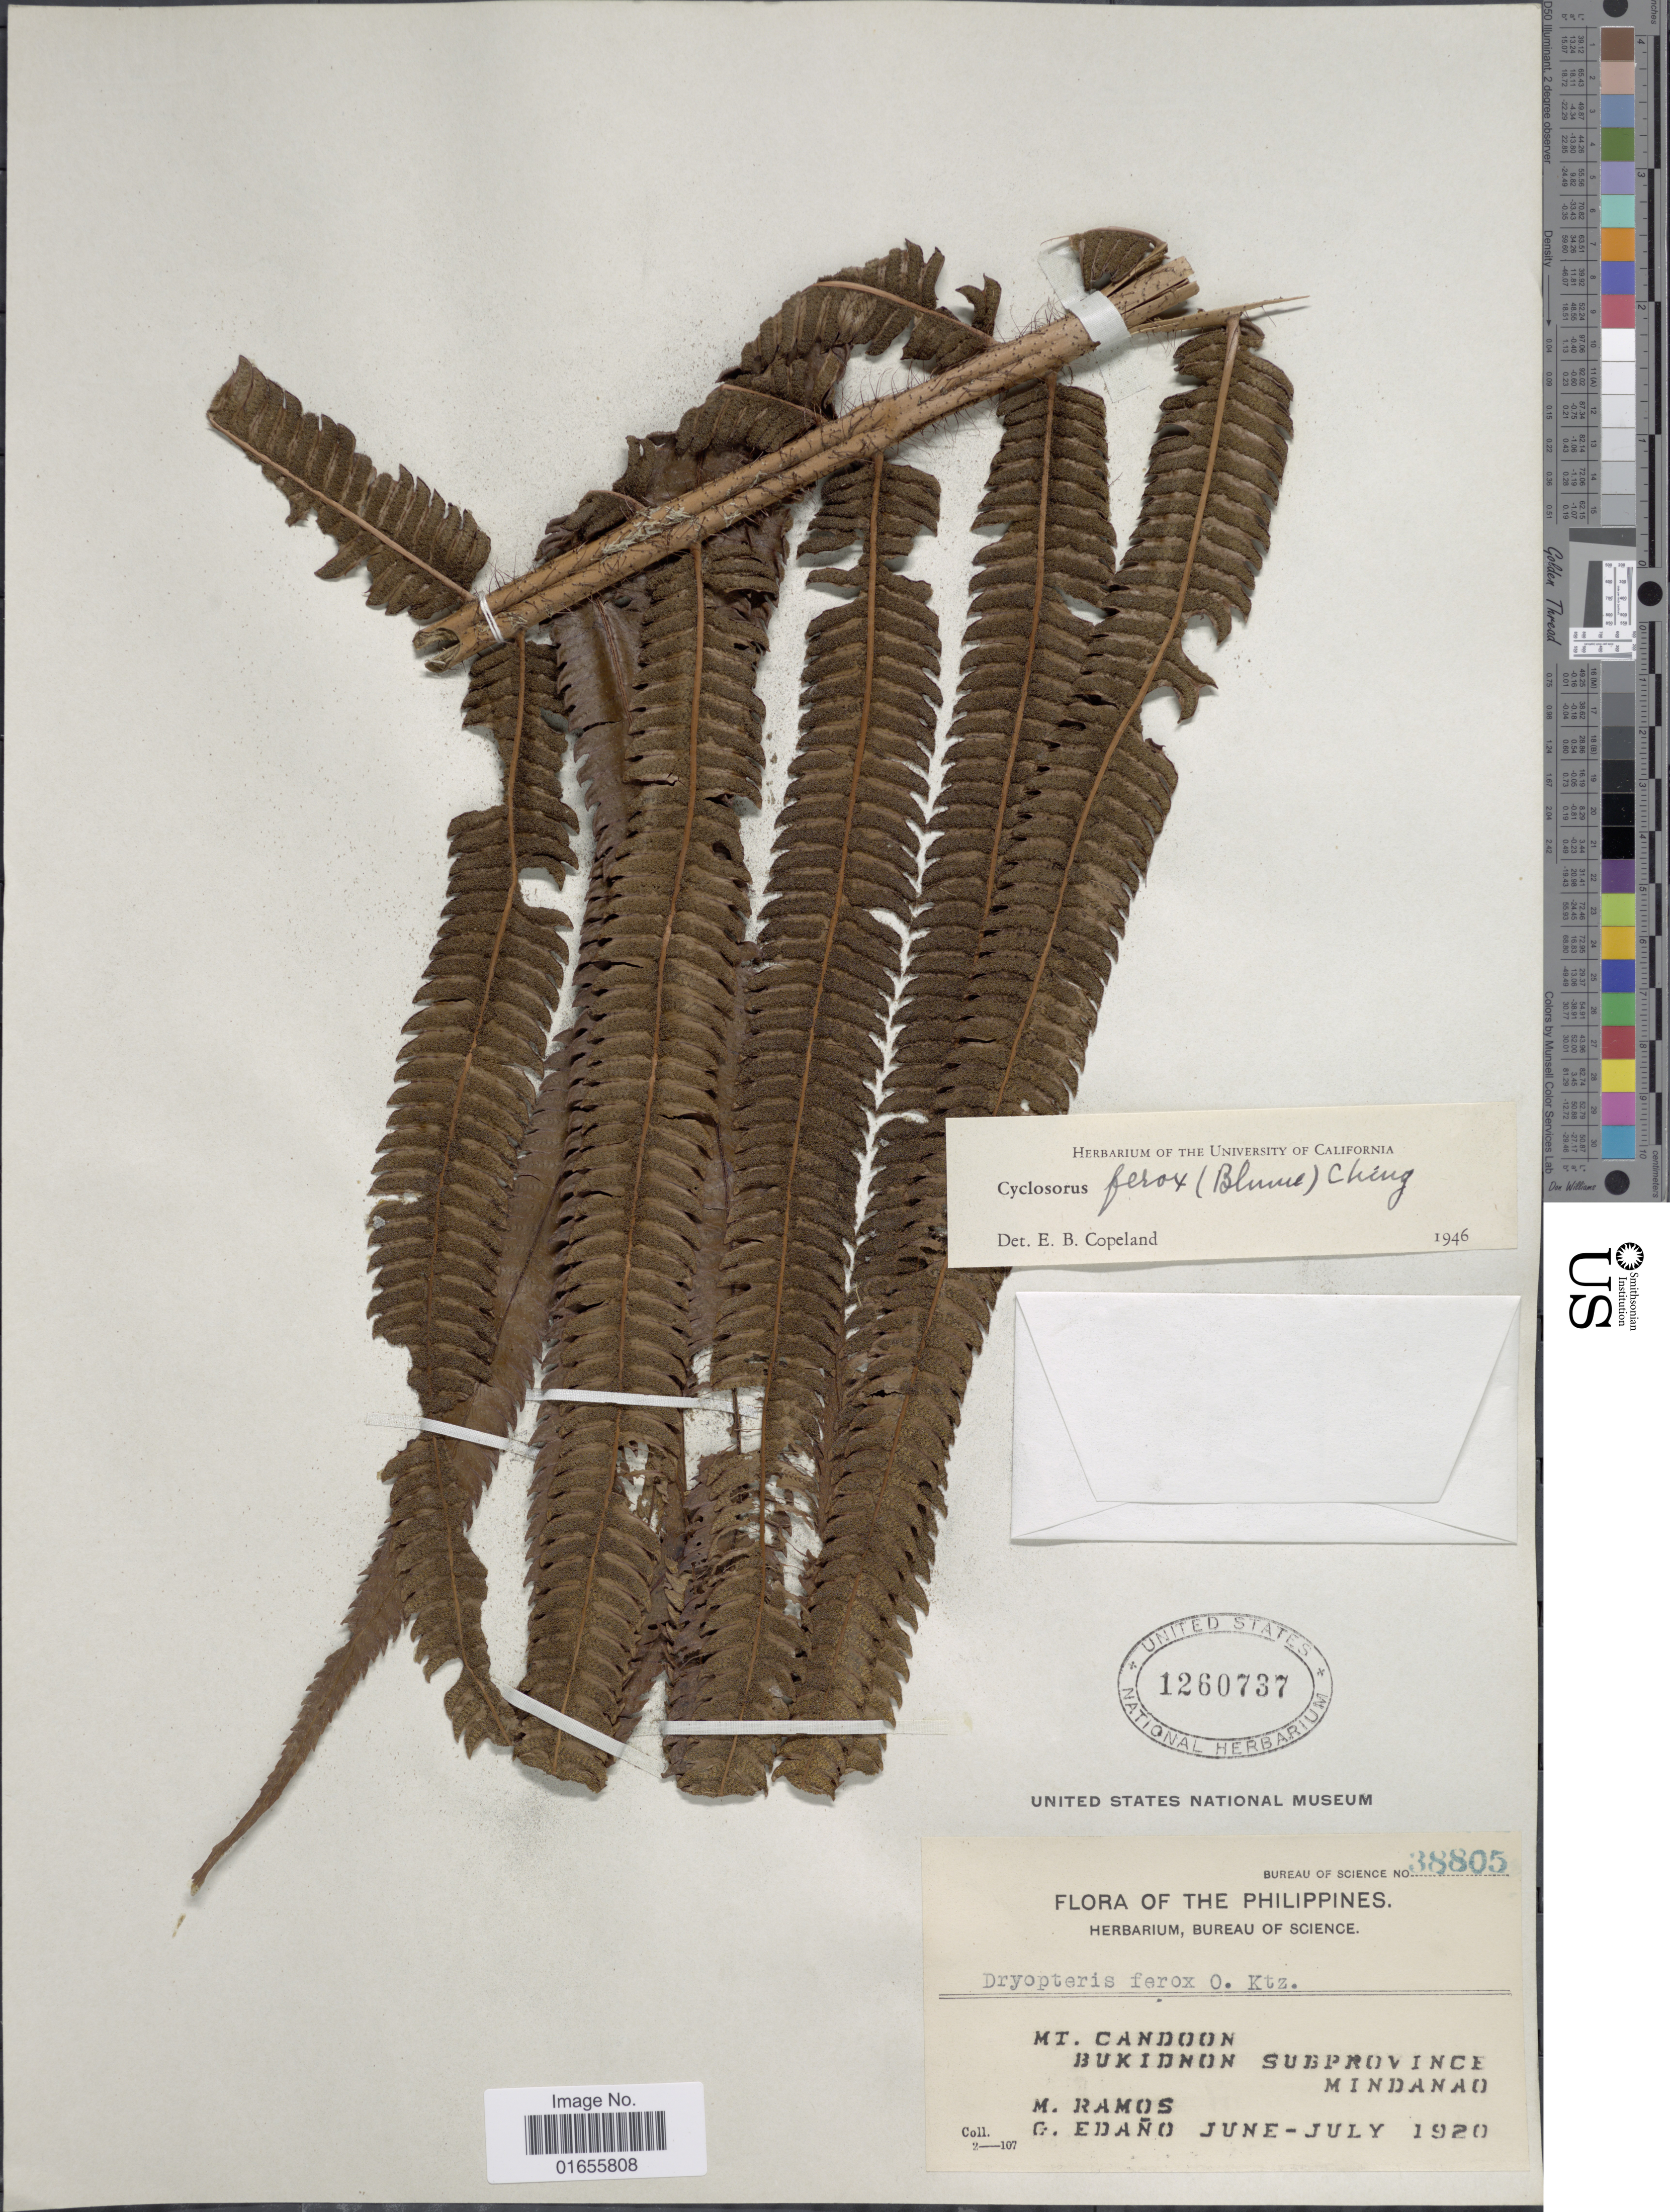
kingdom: Plantae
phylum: Tracheophyta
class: Polypodiopsida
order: Polypodiales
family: Thelypteridaceae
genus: Chingia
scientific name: Chingia ferox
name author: (Blume) Holttum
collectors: M. Ramos & G. Edaño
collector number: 38805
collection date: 1920-06/1920-07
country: Philippines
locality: Mt. Candoon, Bukidnon Subprovince Mindanao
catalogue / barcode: US 1260737